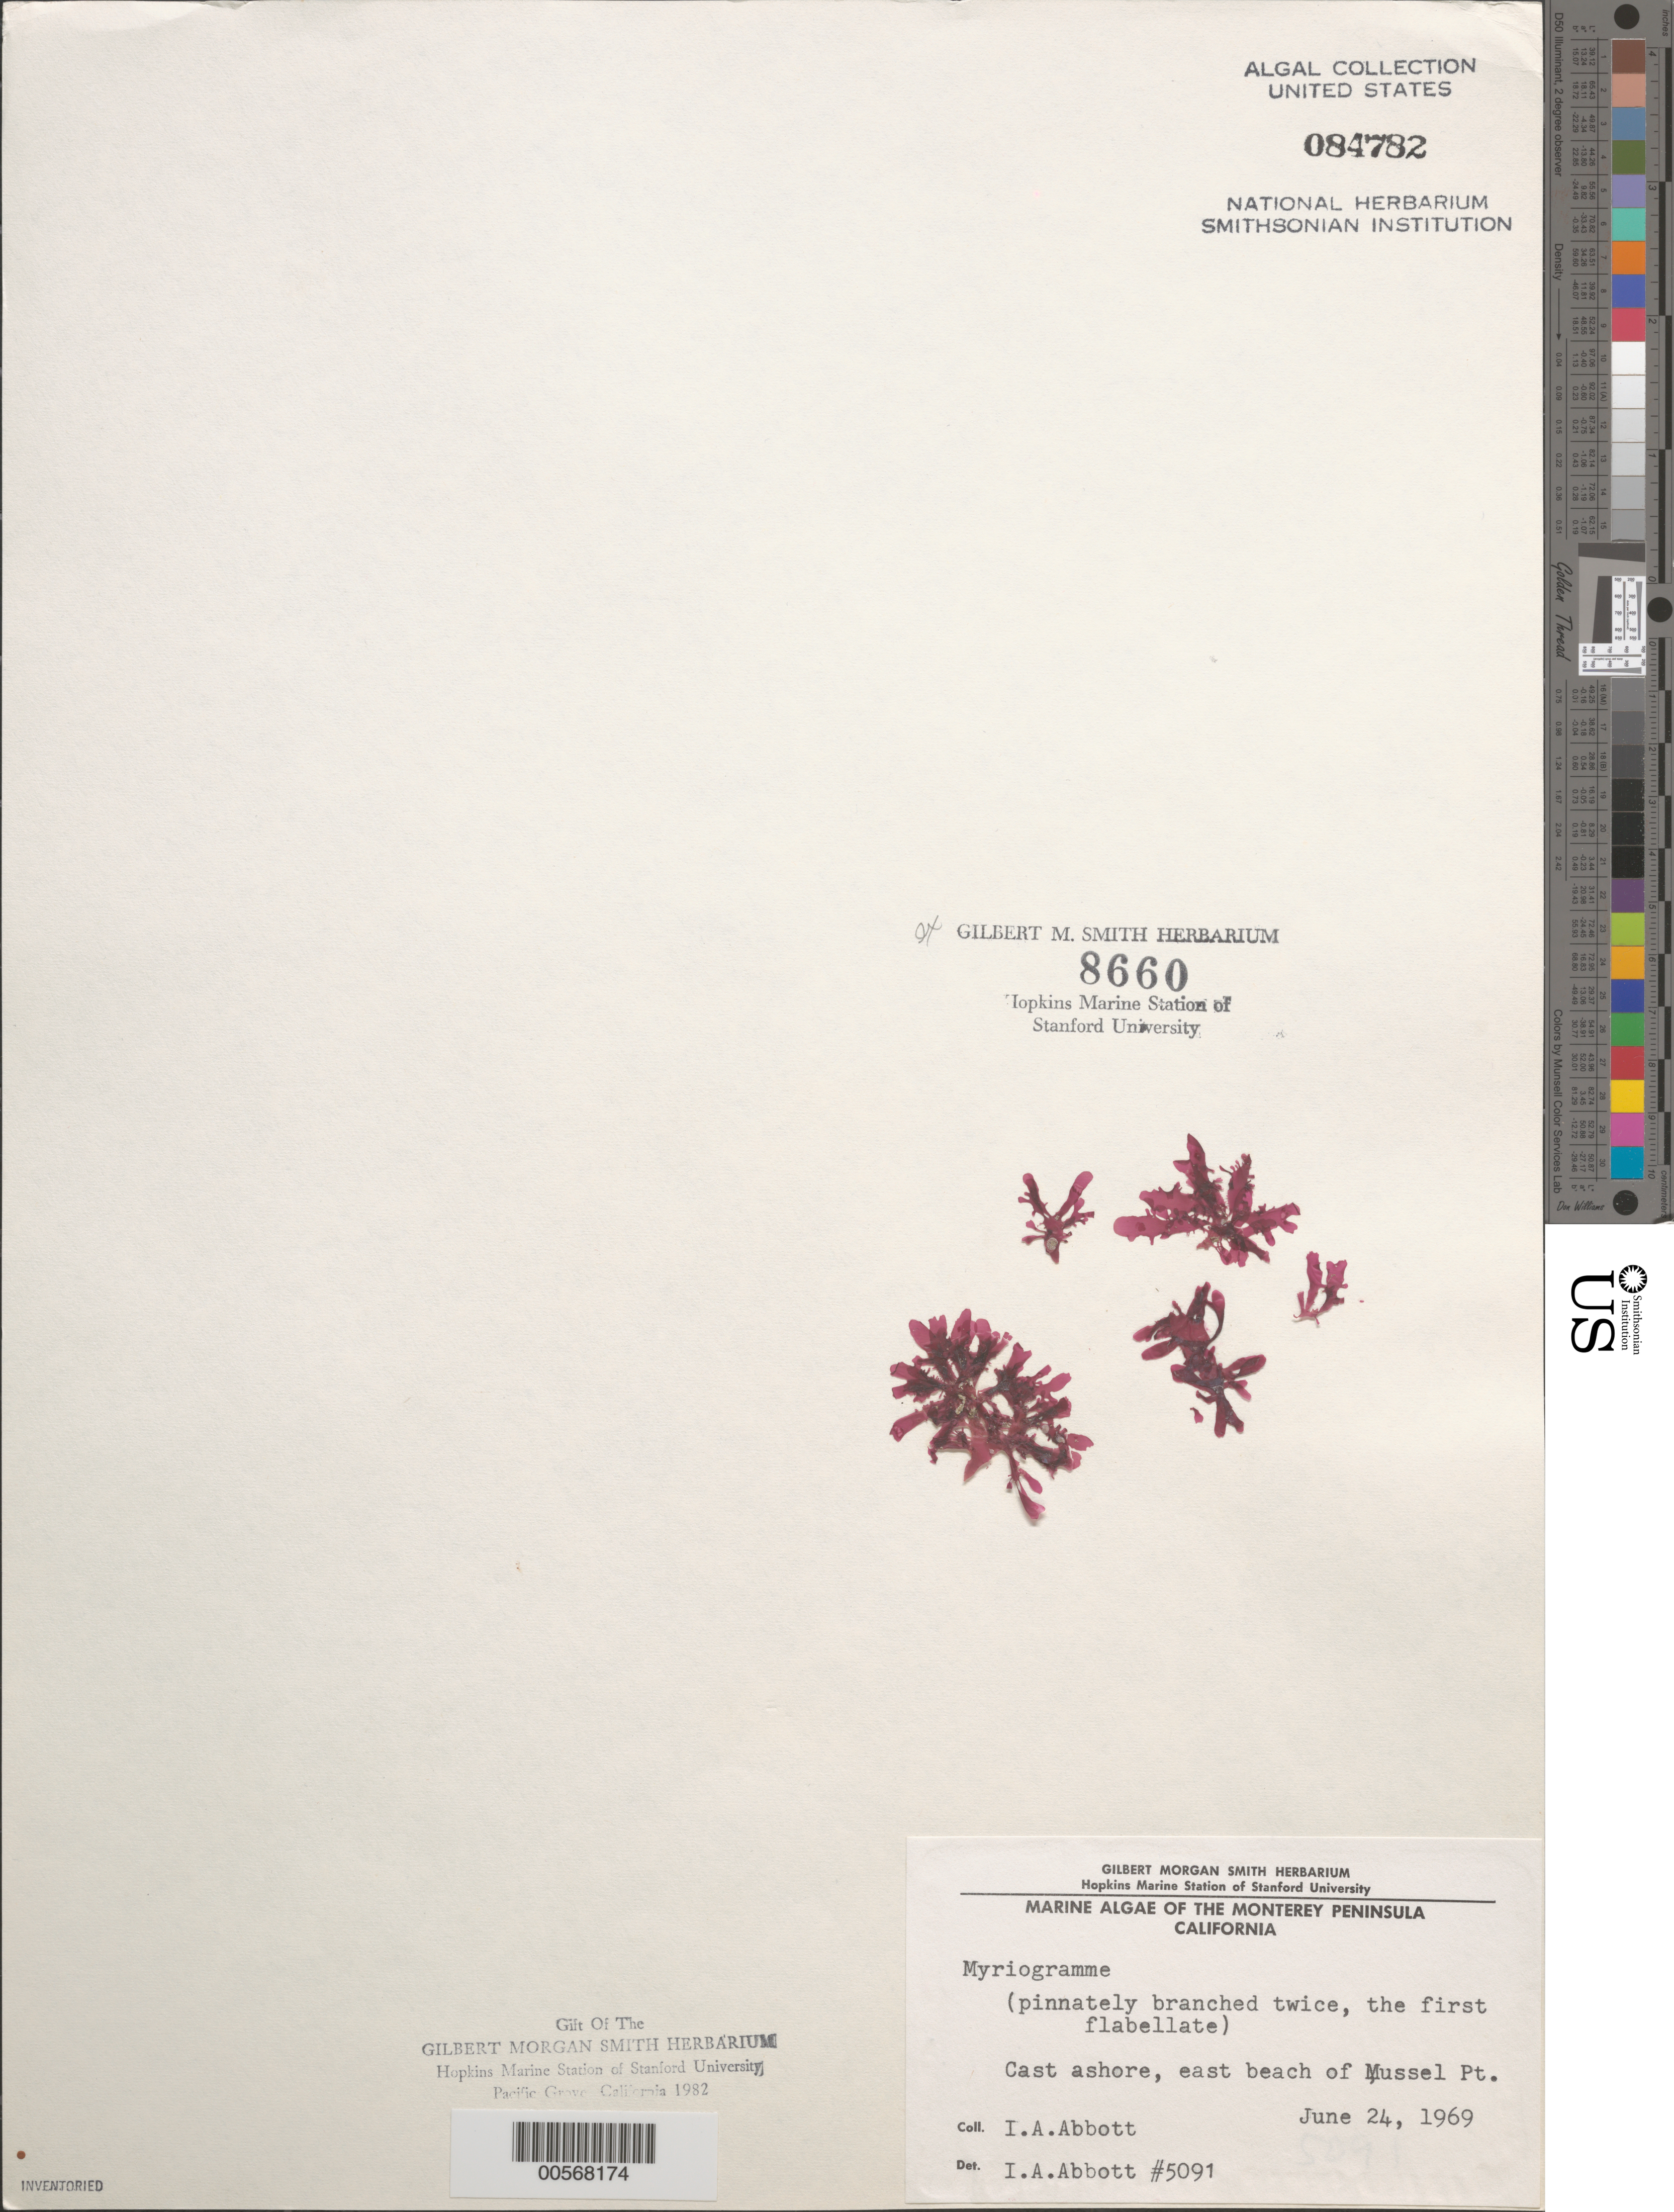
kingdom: Plantae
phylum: Rhodophyta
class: Florideophyceae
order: Ceramiales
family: Delesseriaceae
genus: Myriogramme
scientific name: Myriogramme sp.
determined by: Abbott, Isabella A.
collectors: I. A. Abbott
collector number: IAA 5091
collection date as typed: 24 Jun 1969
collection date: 1969-06-24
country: United States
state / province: California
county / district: Monterey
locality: Mussel Point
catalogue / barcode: US 84782